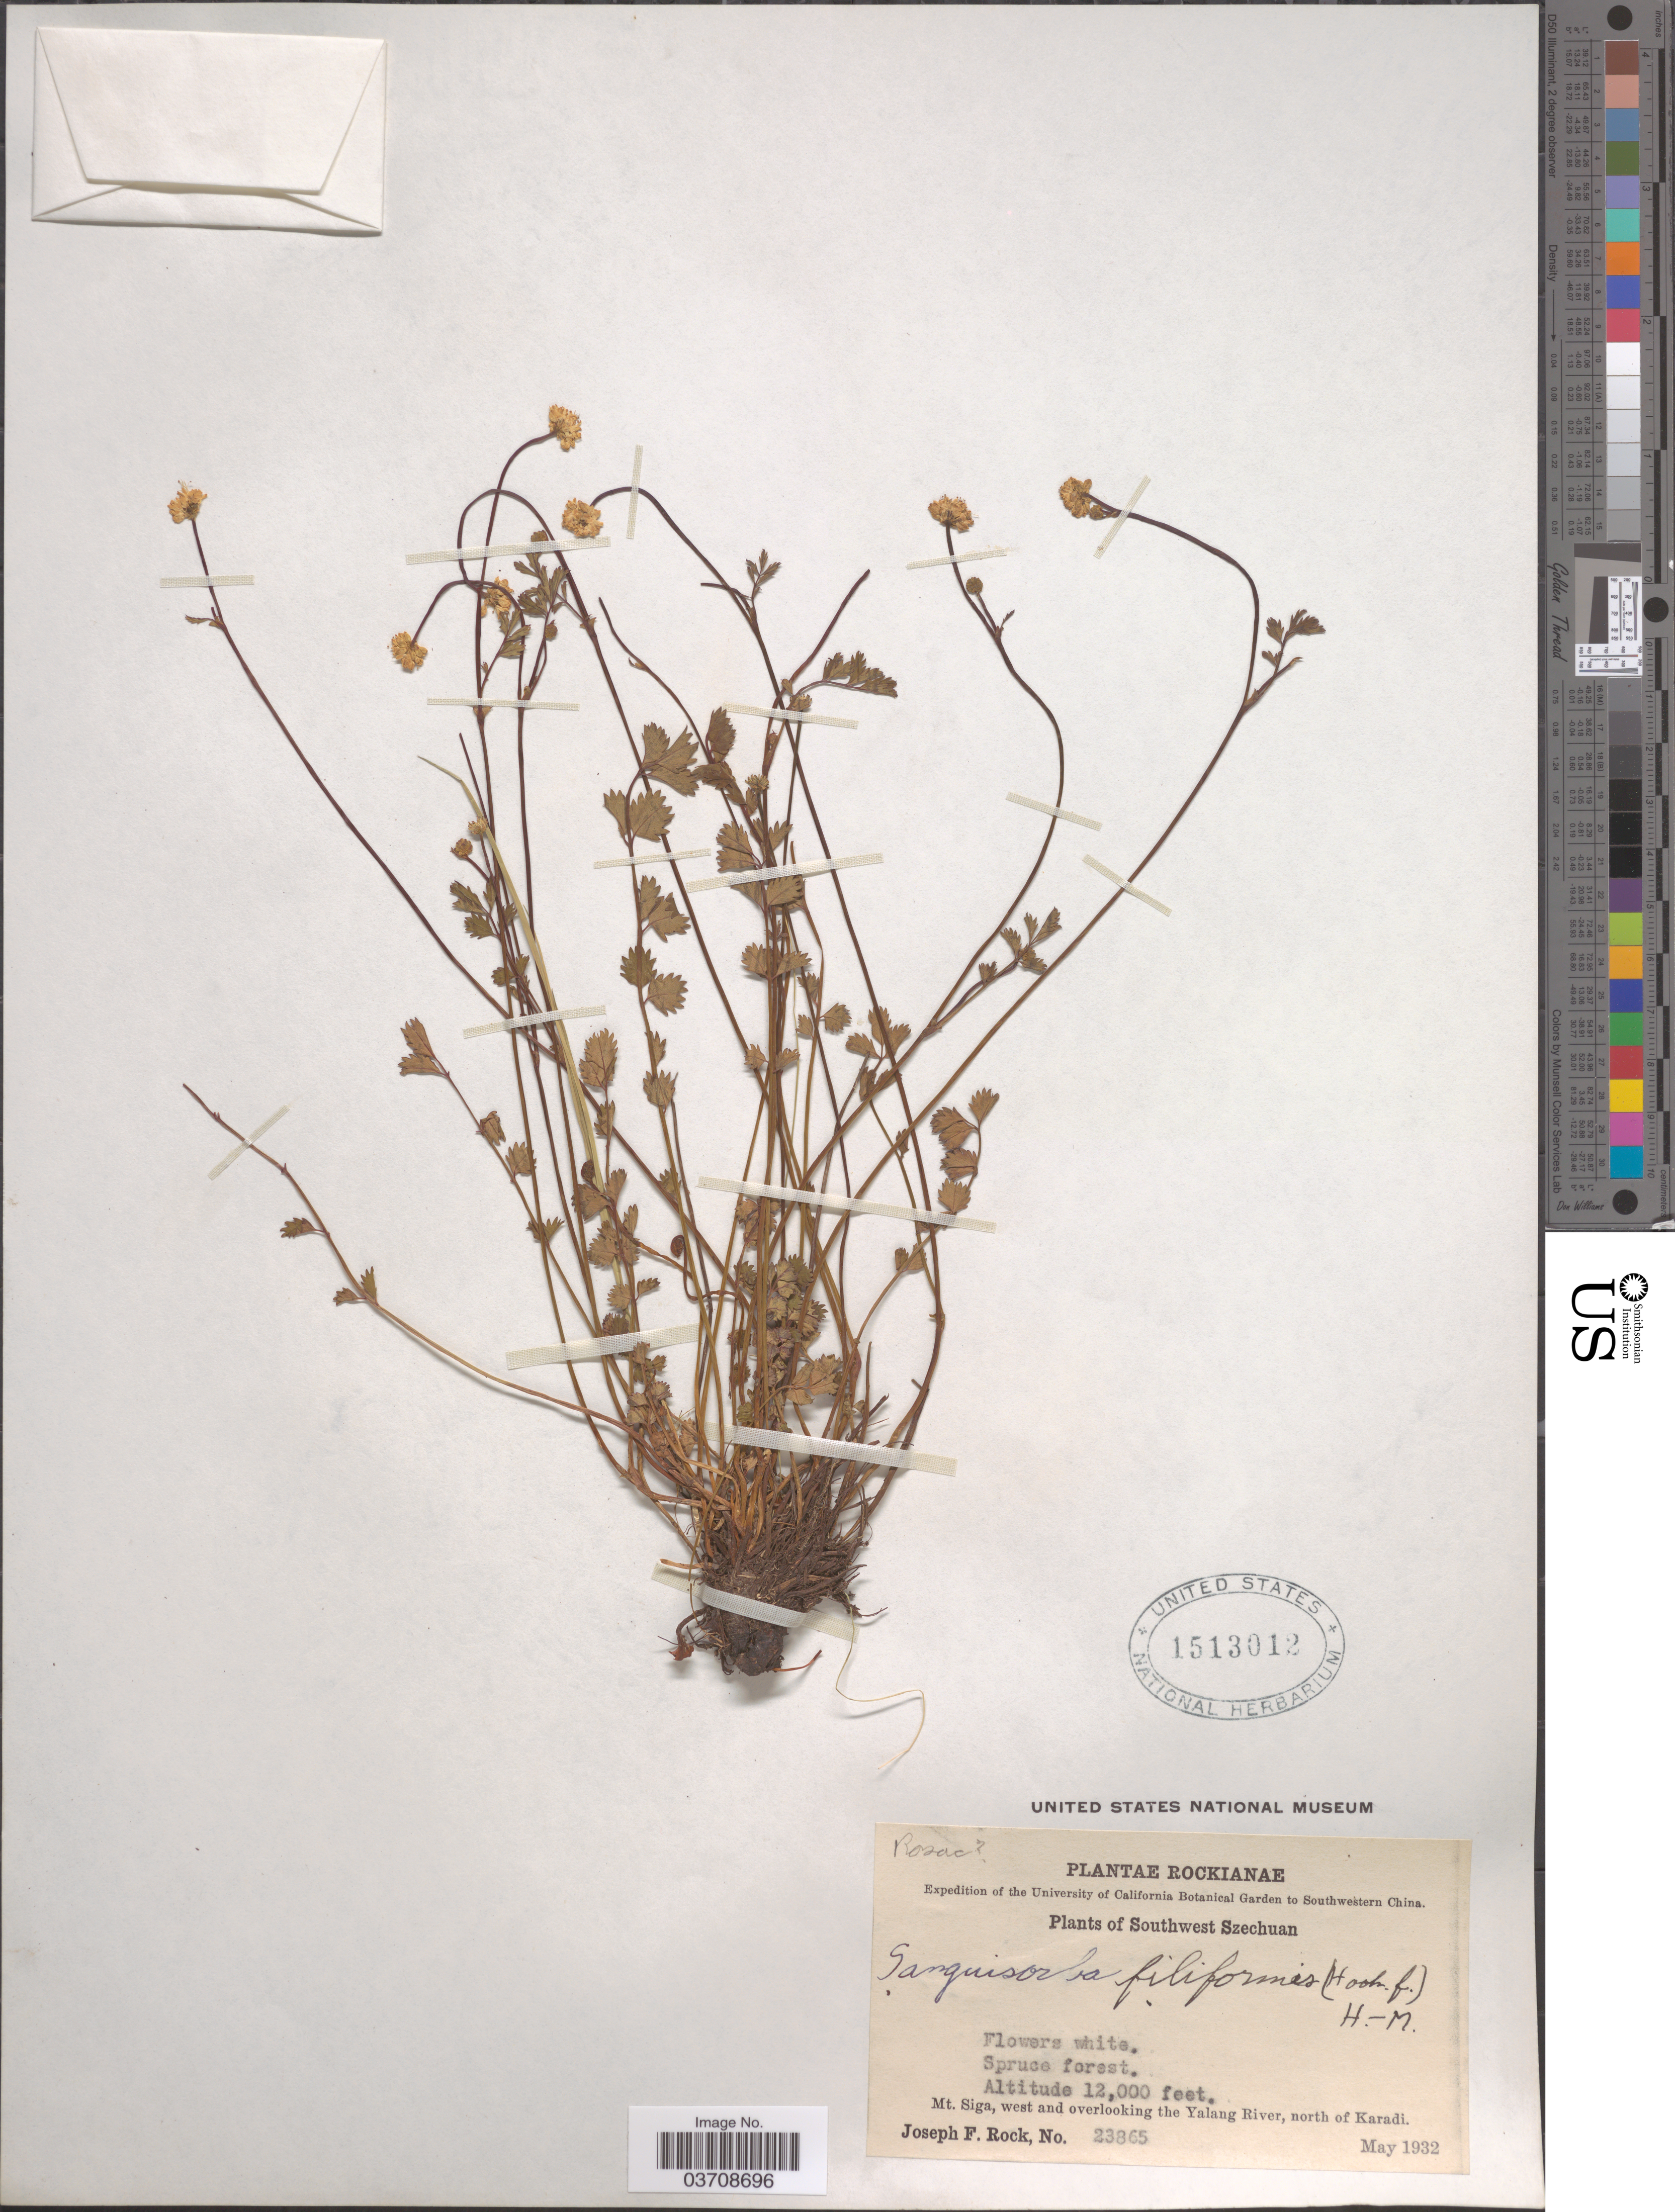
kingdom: Plantae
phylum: Tracheophyta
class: Magnoliopsida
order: Rosales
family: Rosaceae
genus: Sanguisorba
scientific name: Sanguisorba filiformis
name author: (Hook. f.) Hand.-Mazz.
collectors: J. F. Rock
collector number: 23865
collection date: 1932-05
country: China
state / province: Sichuan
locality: Southwestern China. Southwest Szechuan. Mt. Siga, west and overlooking the Yalang River, north of Karadi.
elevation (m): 3658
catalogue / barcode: US 1513012